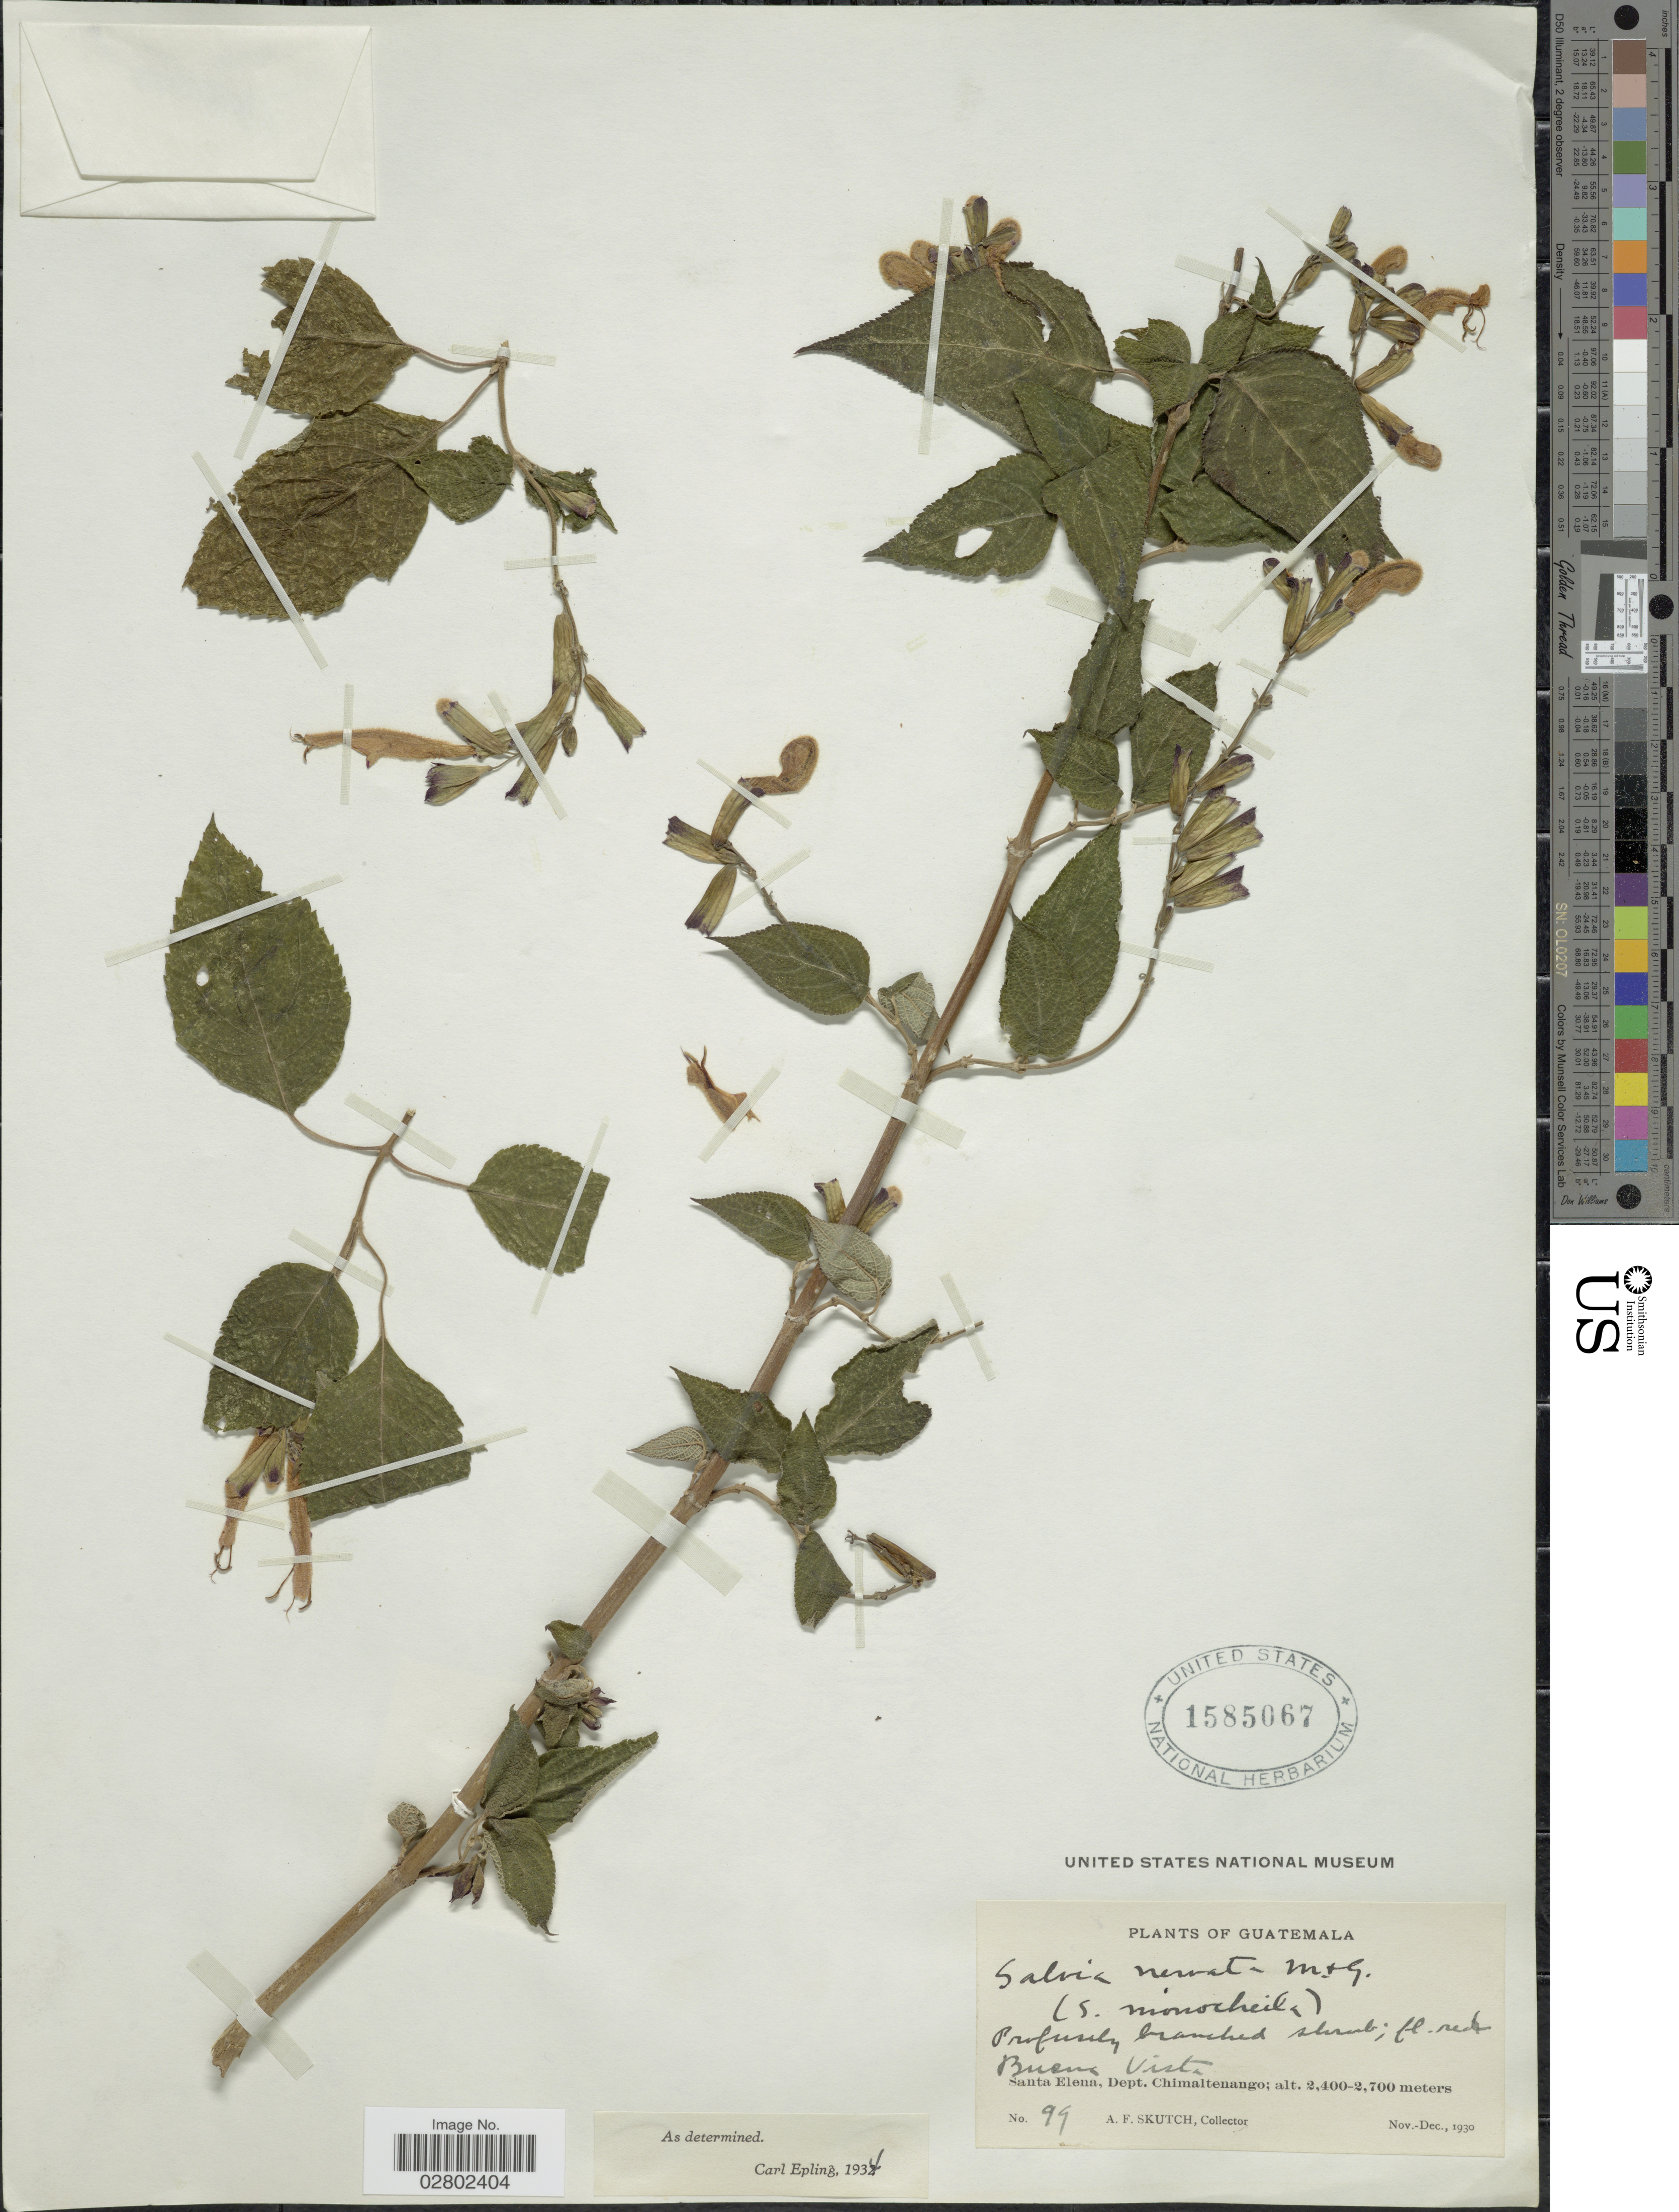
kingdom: Plantae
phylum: Tracheophyta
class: Magnoliopsida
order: Lamiales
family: Lamiaceae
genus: Salvia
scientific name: Salvia nervata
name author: M. Martens & Galeotti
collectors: A. F. Skutch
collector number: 99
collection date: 1930-11/1930-12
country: Guatemala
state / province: Chimaltenango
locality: Buena Vista. Santa Elena, Dept. Chimaltenango.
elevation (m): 2400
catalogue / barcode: US 1585067